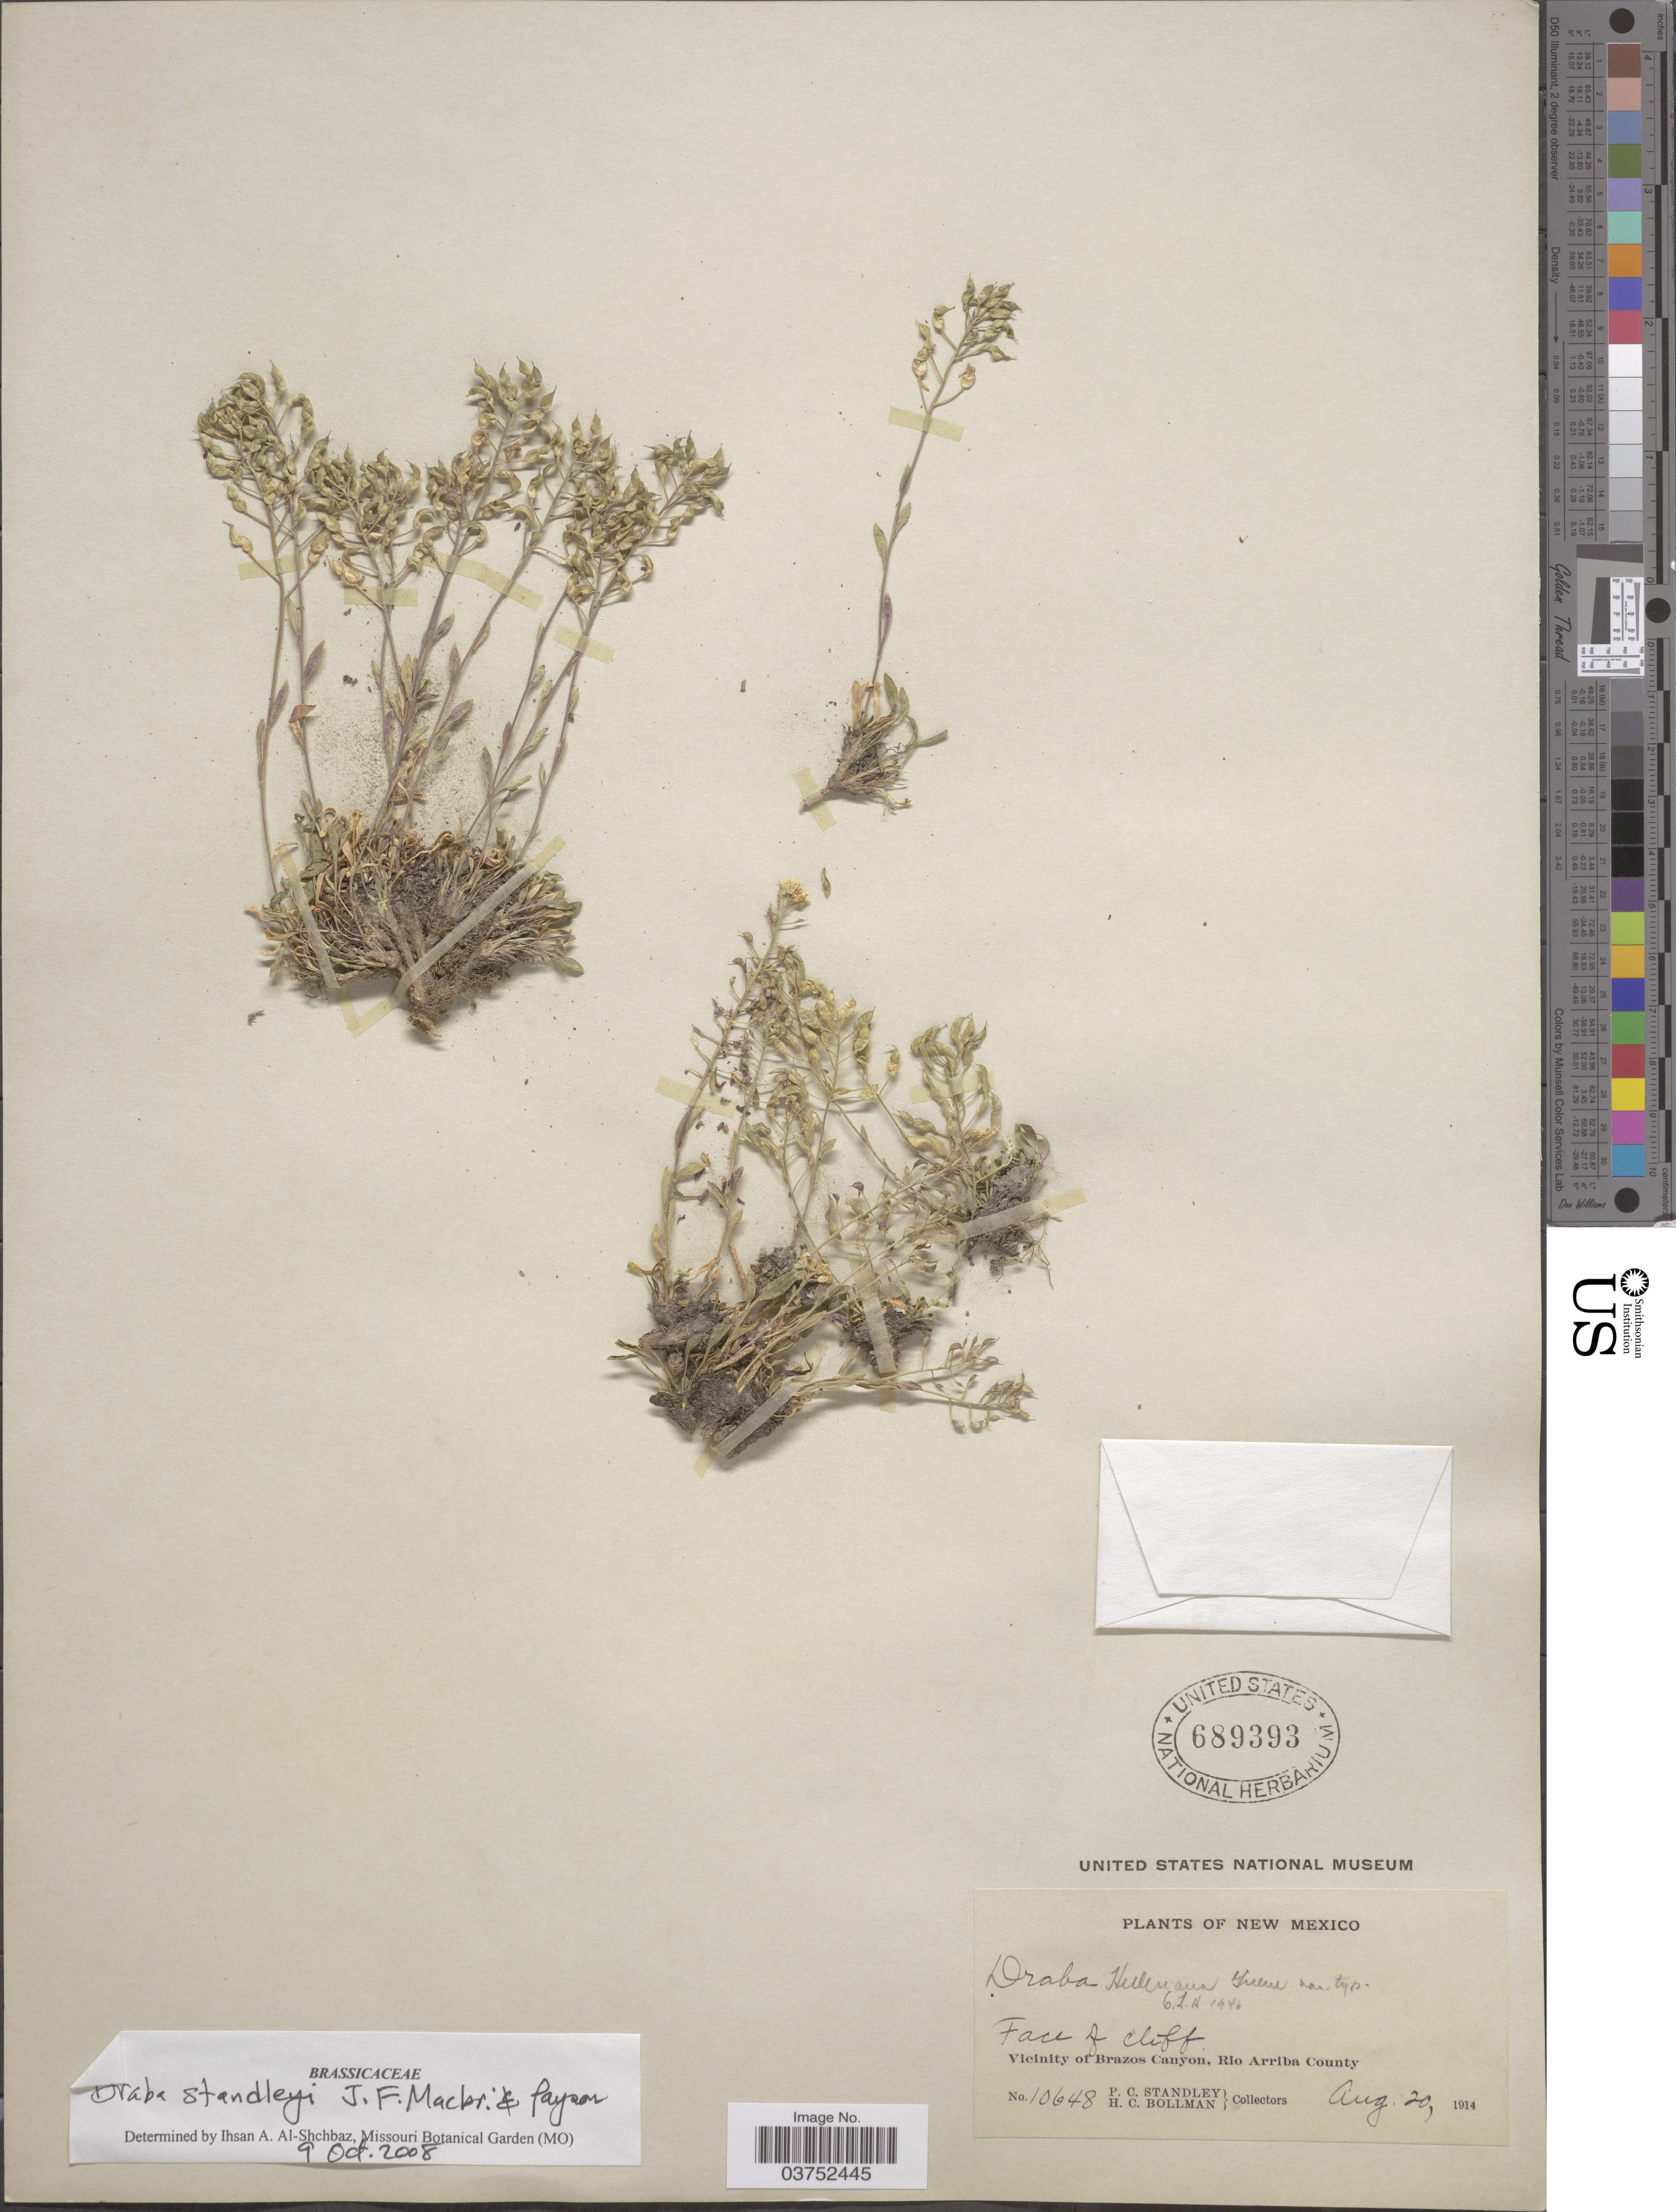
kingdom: Plantae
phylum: Tracheophyta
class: Magnoliopsida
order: Brassicales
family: Brassicaceae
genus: Draba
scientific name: Draba standleyi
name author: J.F. Macbr. & Payson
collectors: P. C. Standley & H. C. Bollman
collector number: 10648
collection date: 1914-08-20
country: United States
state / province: New Mexico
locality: Face of cliff. Vicinity of Brazos Canyon, Rio Arriba County.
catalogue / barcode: US 689393